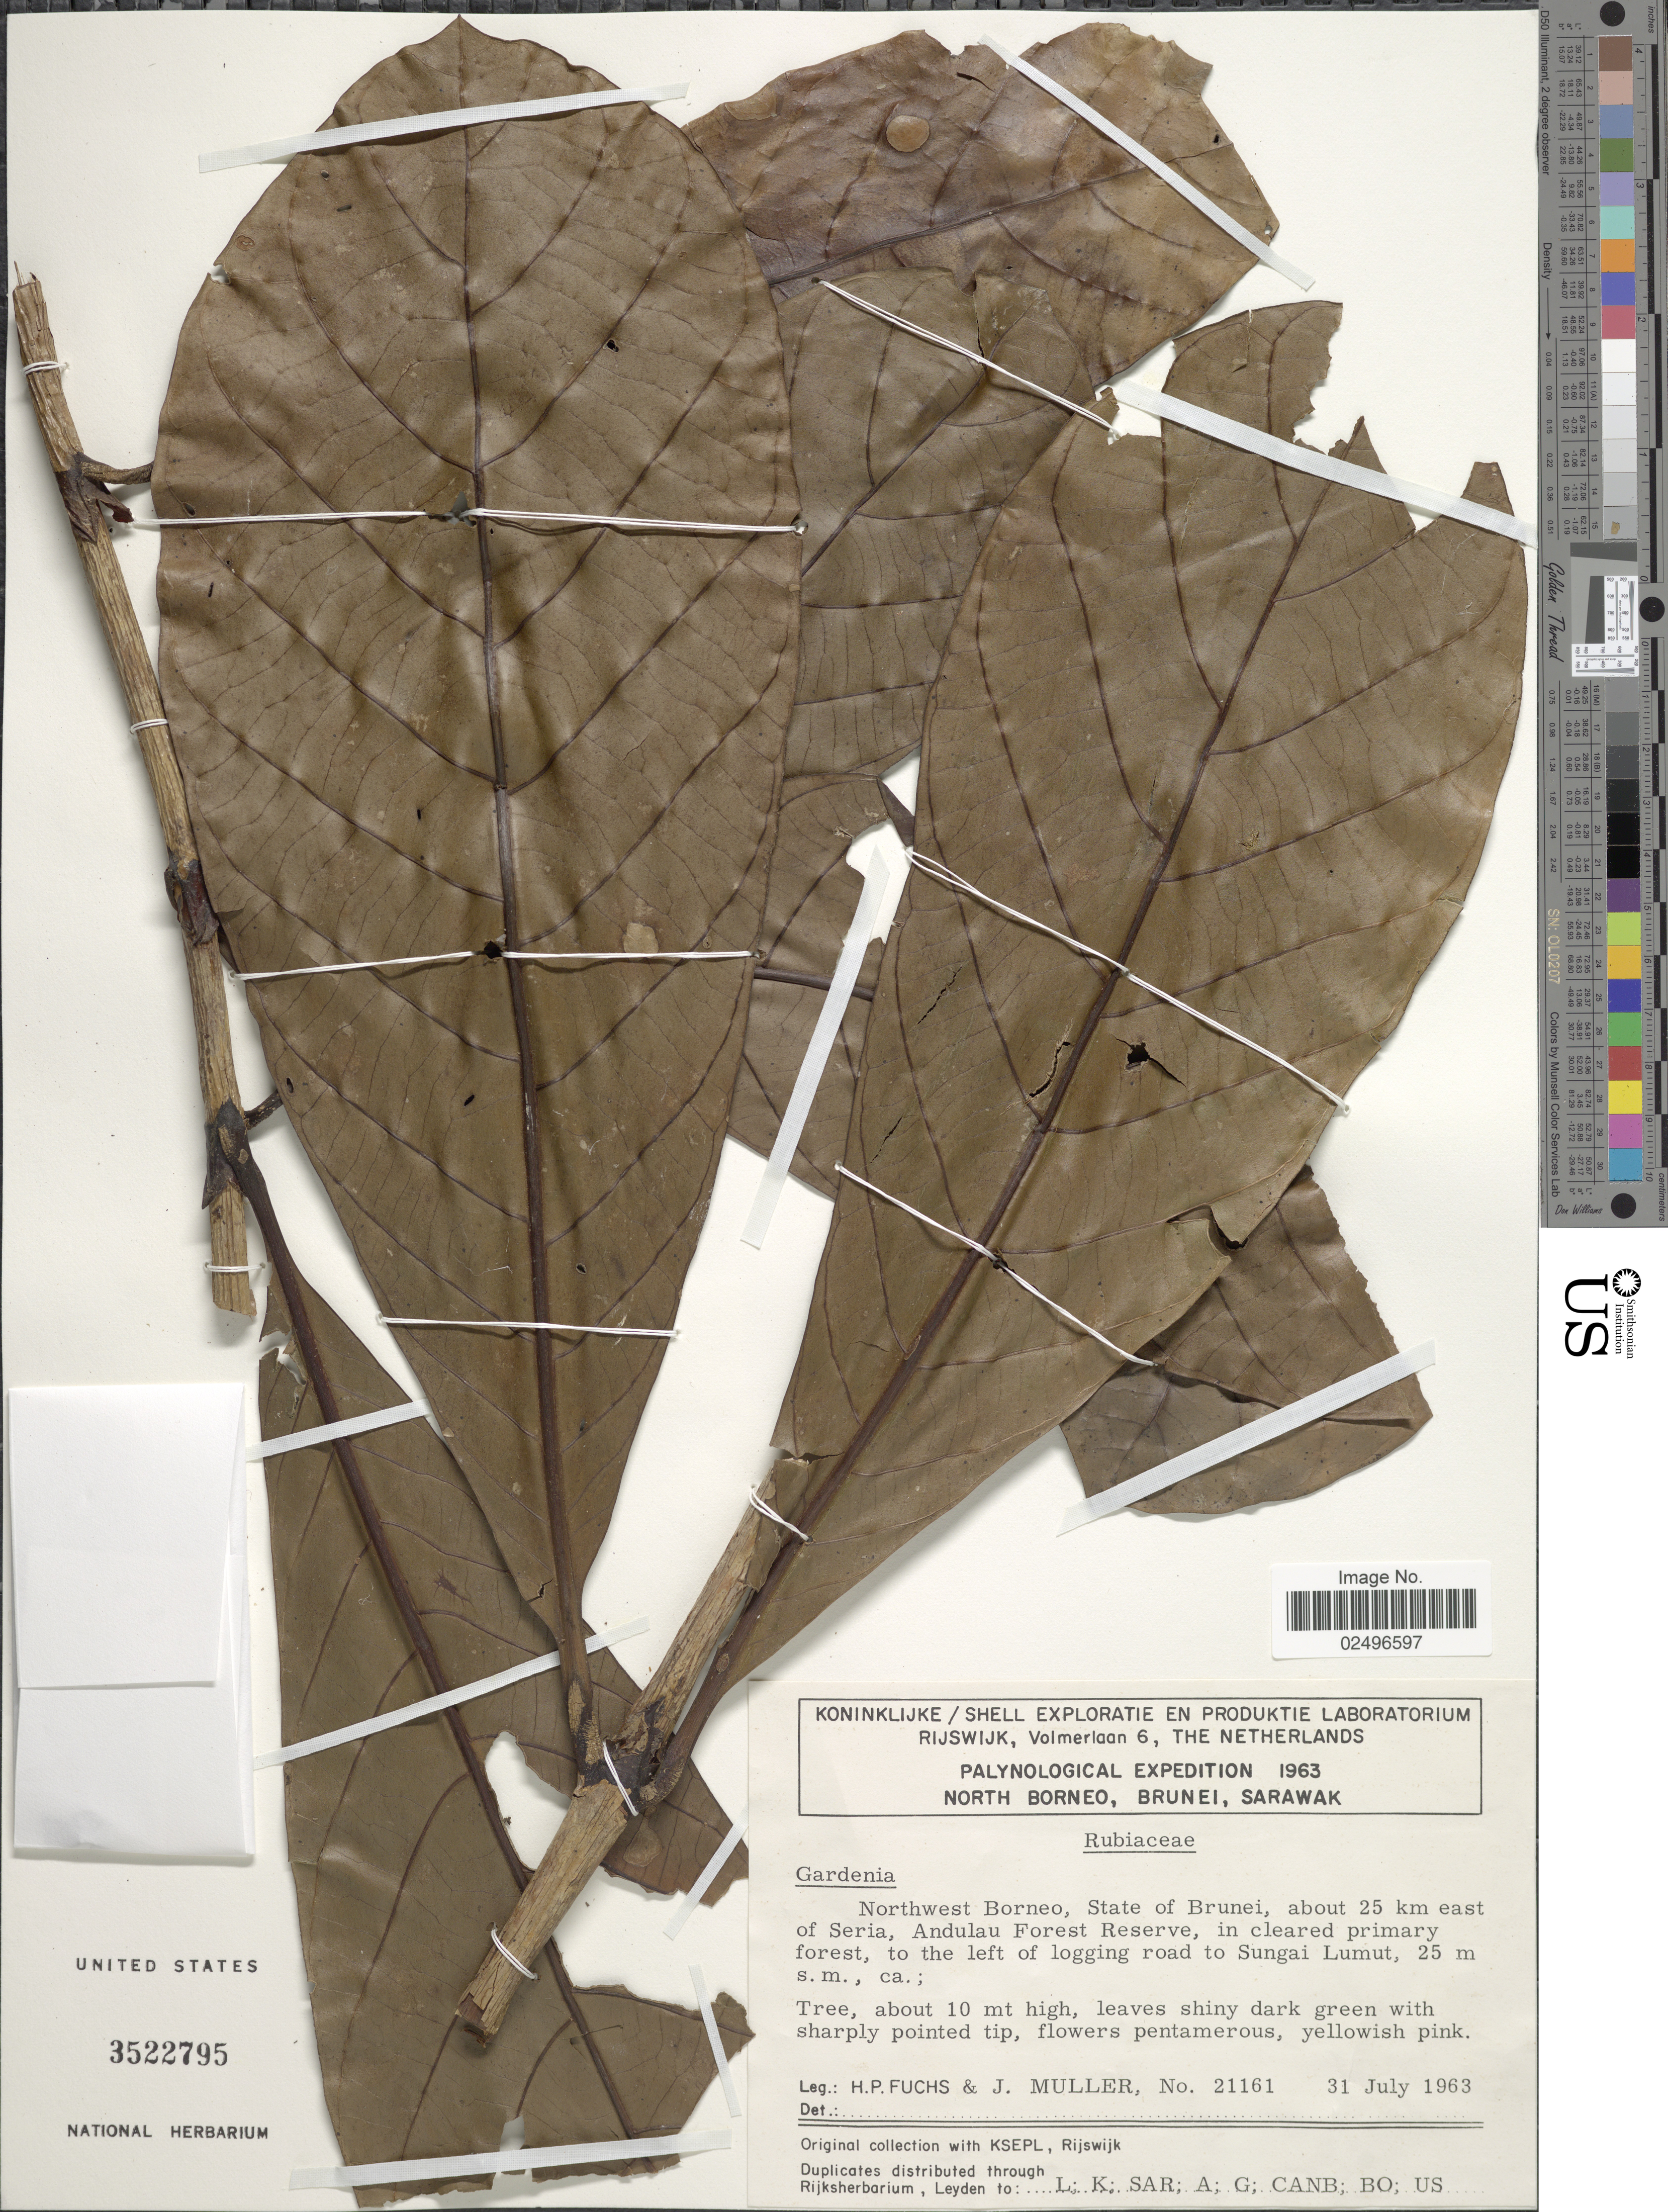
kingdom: Plantae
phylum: Tracheophyta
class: Magnoliopsida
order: Gentianales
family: Rubiaceae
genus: Gardenia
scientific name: Gardenia sp.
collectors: H. P. Fuchs & J. Muller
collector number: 21161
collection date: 1963-07-31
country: Brunei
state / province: Brunei and Muara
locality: Northwest Borneo. State of Brunei, about 25 km east of Seria, Andulau Forest Reserve, to the left logging road to Sungai Lumut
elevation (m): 25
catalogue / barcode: US 3522795